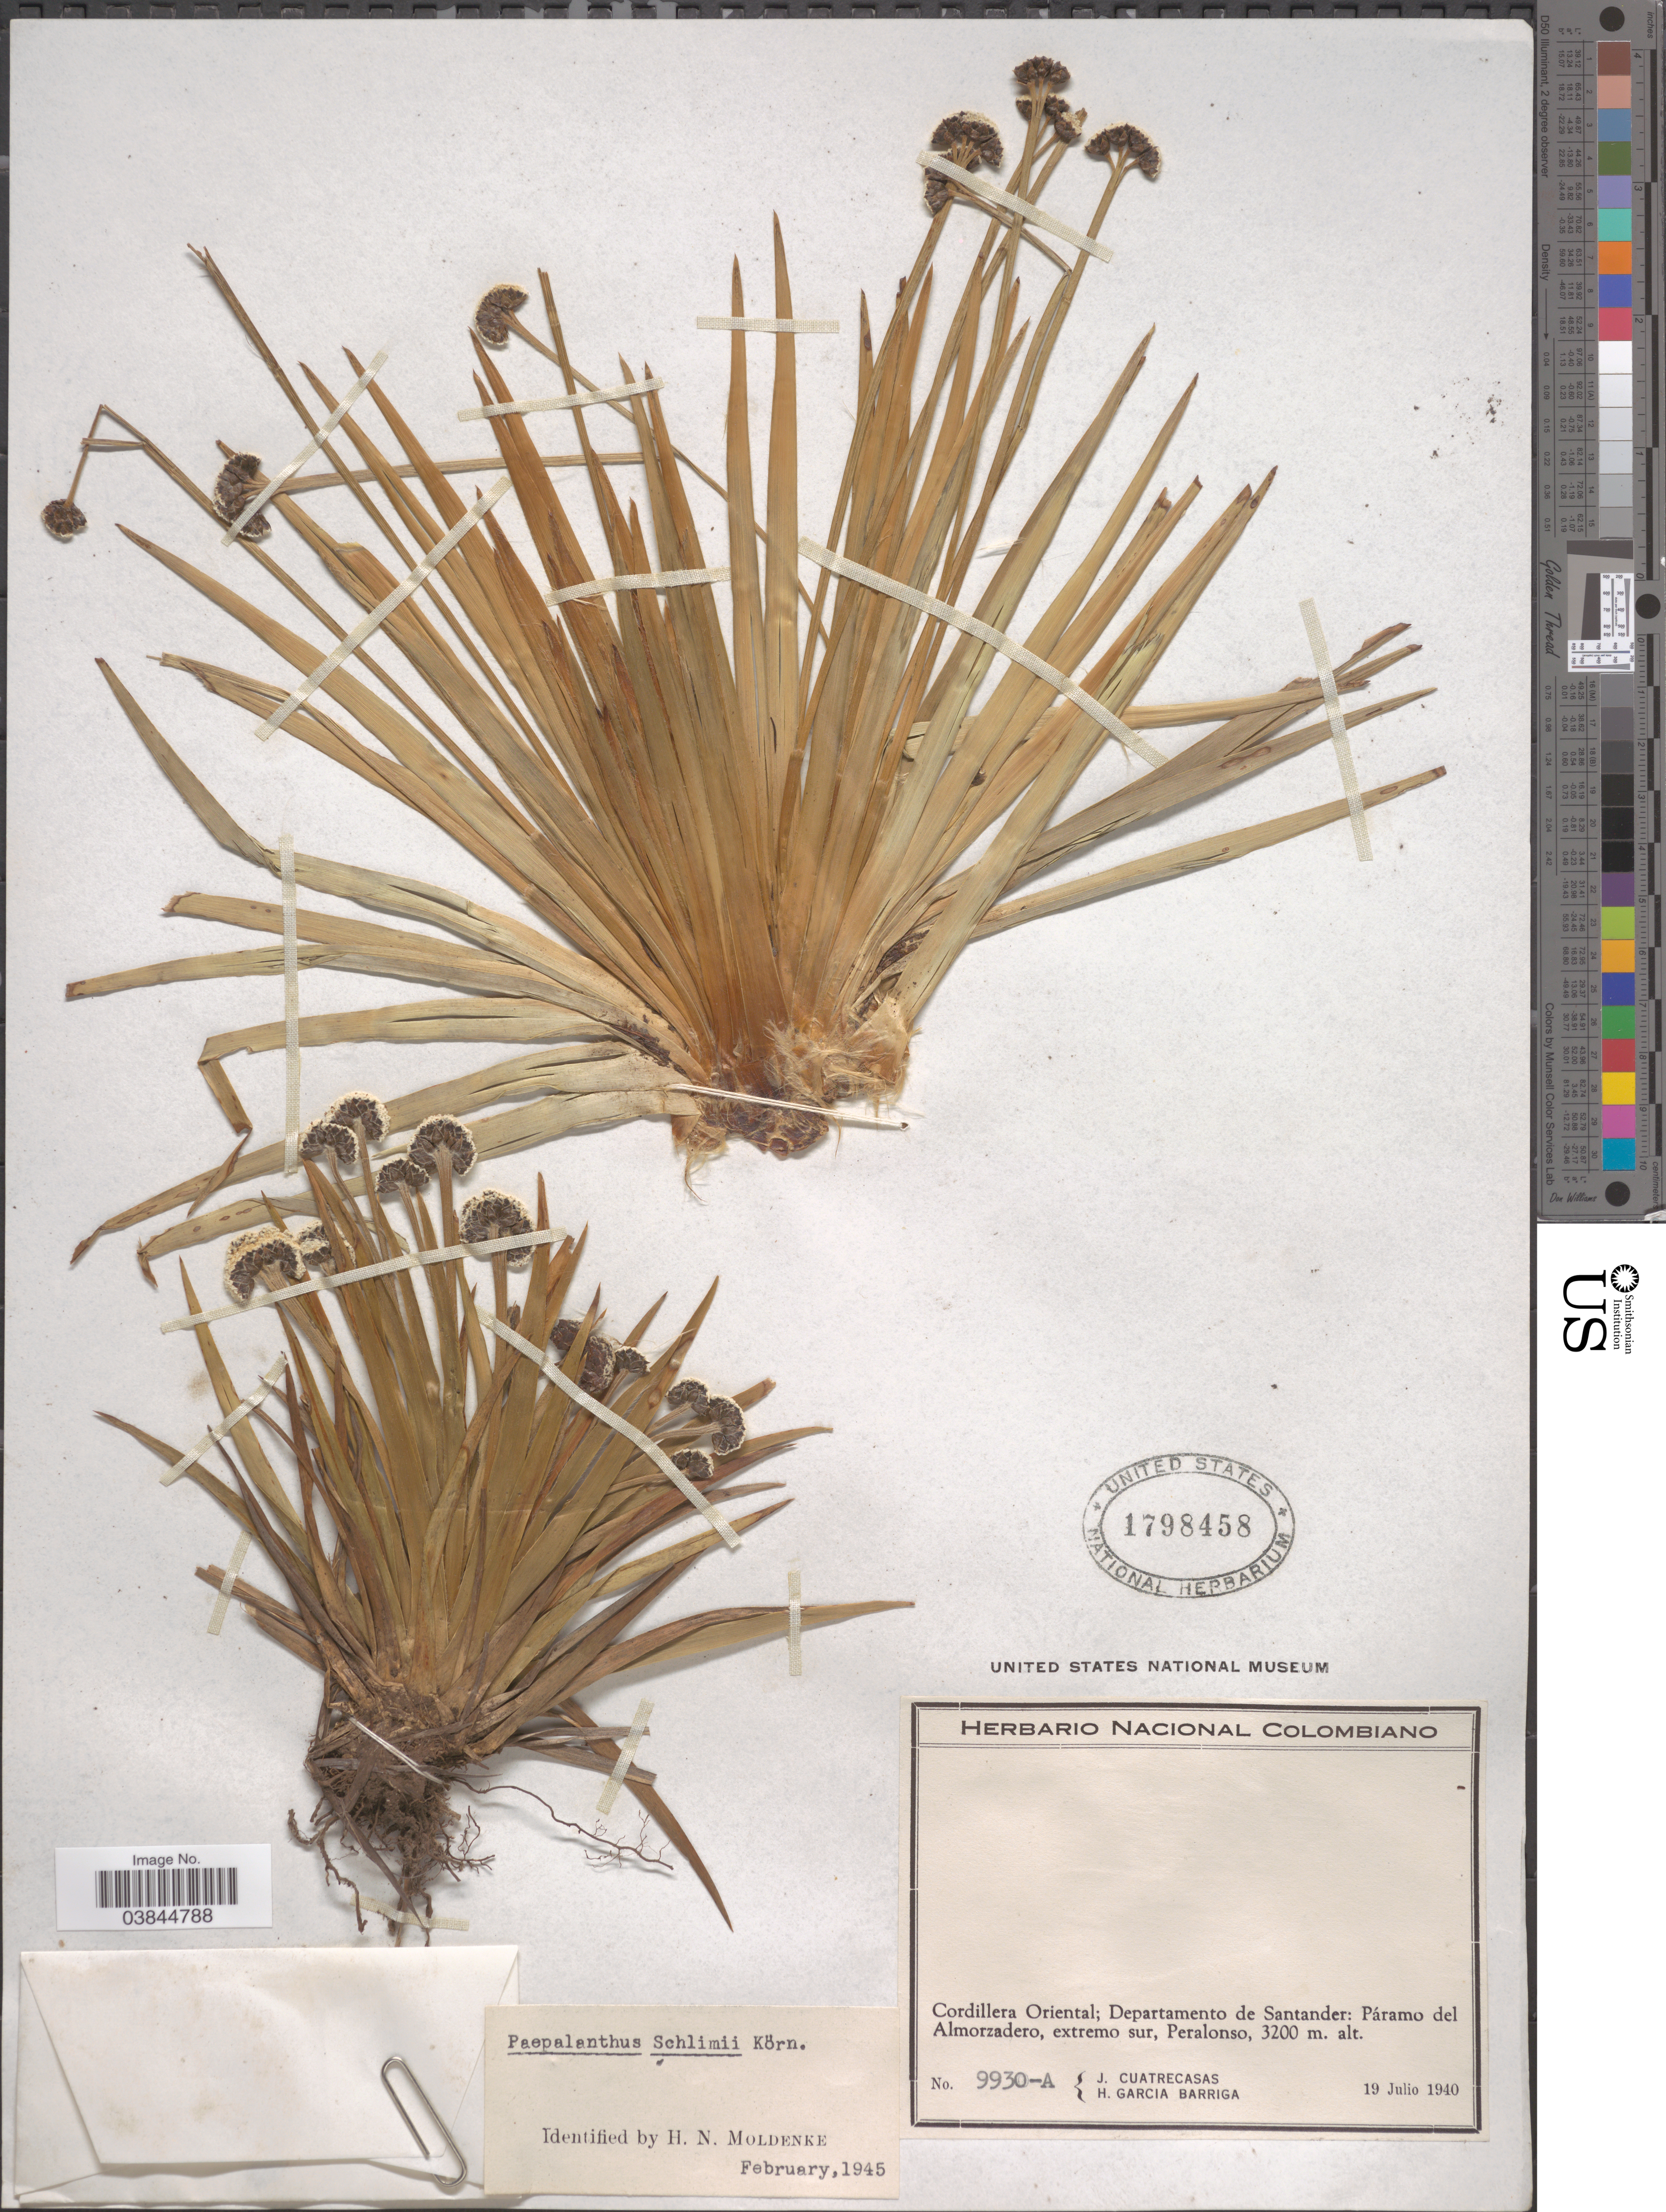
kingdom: Plantae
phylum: Tracheophyta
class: Liliopsida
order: Poales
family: Eriocaulaceae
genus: Paepalanthus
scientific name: Paepalanthus petraeus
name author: Körn. in Mart.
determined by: Sauthier, Laura Jeanne, (SPF), Universidade de Sao Paulo (BRAZIL)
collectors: J. Cuatrecasas & H. García Barriga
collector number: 9930-A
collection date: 1940-07-19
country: Colombia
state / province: Santander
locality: Cordillera Oriental; Departamento de Santander: Páramo del Almorzadero, extremo sur, Peralonso.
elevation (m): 3200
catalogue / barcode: US 1798458